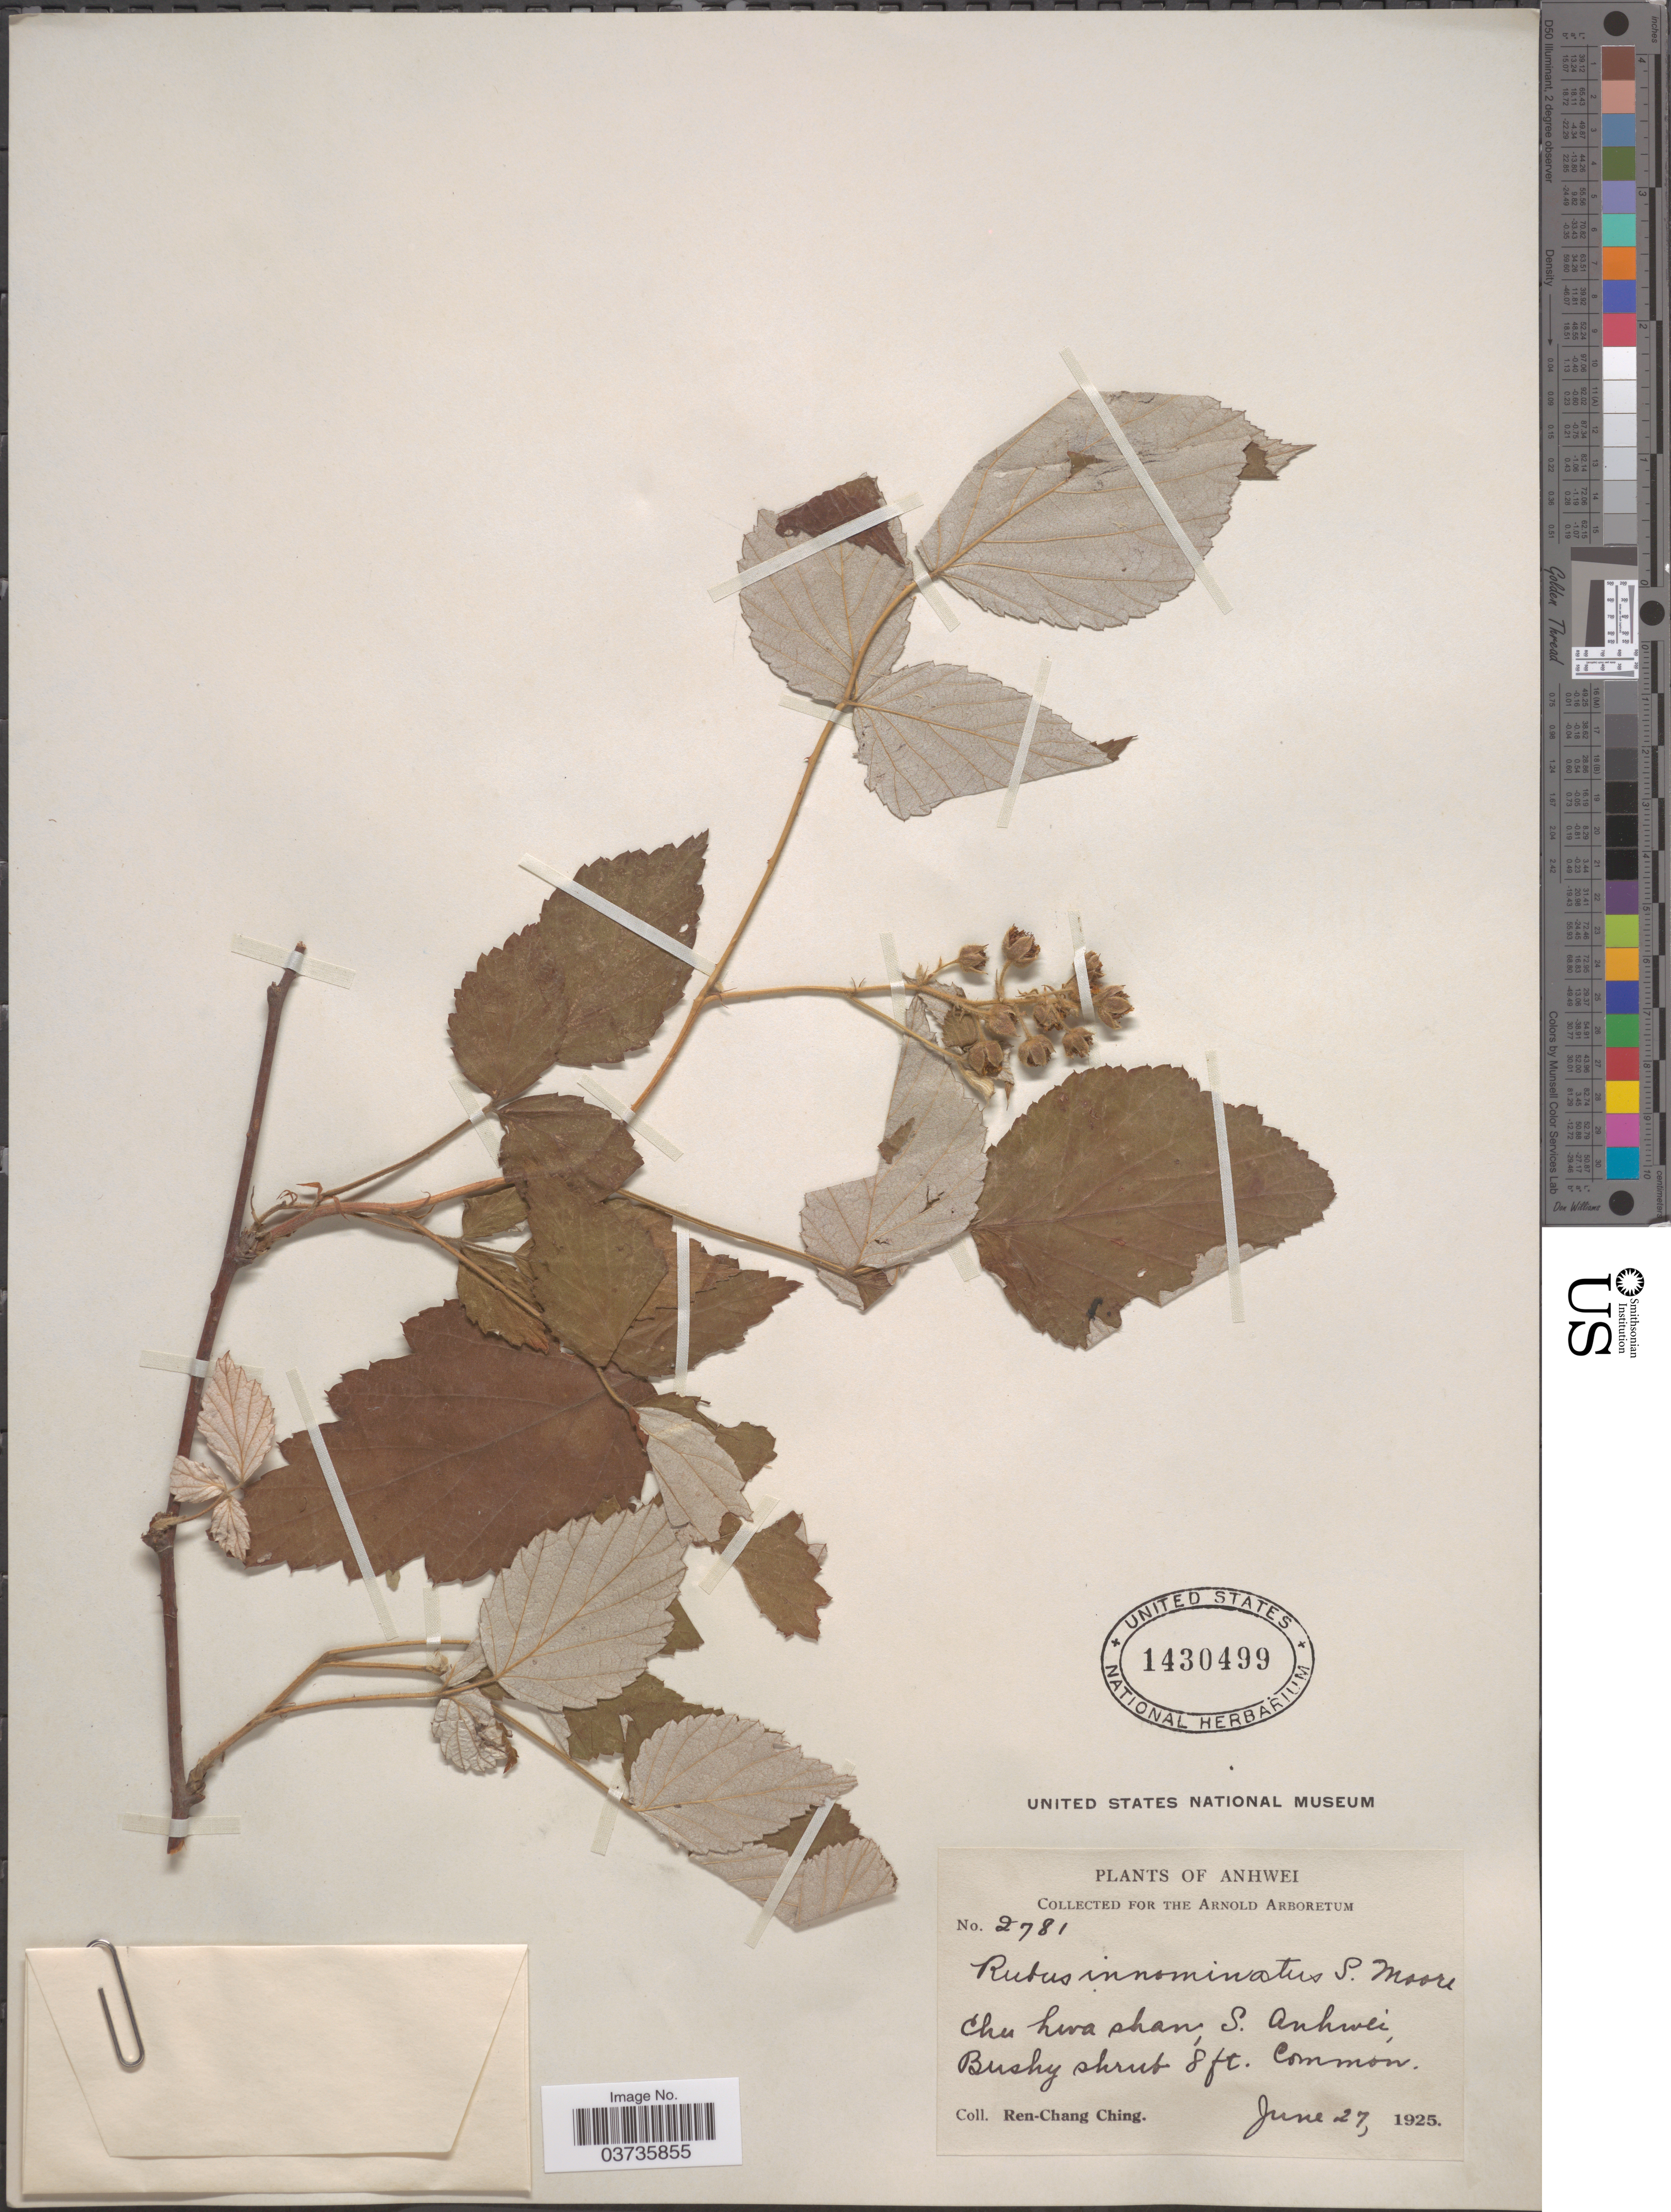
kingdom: Plantae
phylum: Tracheophyta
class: Magnoliopsida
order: Rosales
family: Rosaceae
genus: Rubus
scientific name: Rubus innominatus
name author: S. Moore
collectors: R. C. Ching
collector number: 2781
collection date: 1925-06-27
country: China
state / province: Anhui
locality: Anhwei. Chu hwa shan, S. Anhwei.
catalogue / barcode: US 1430499